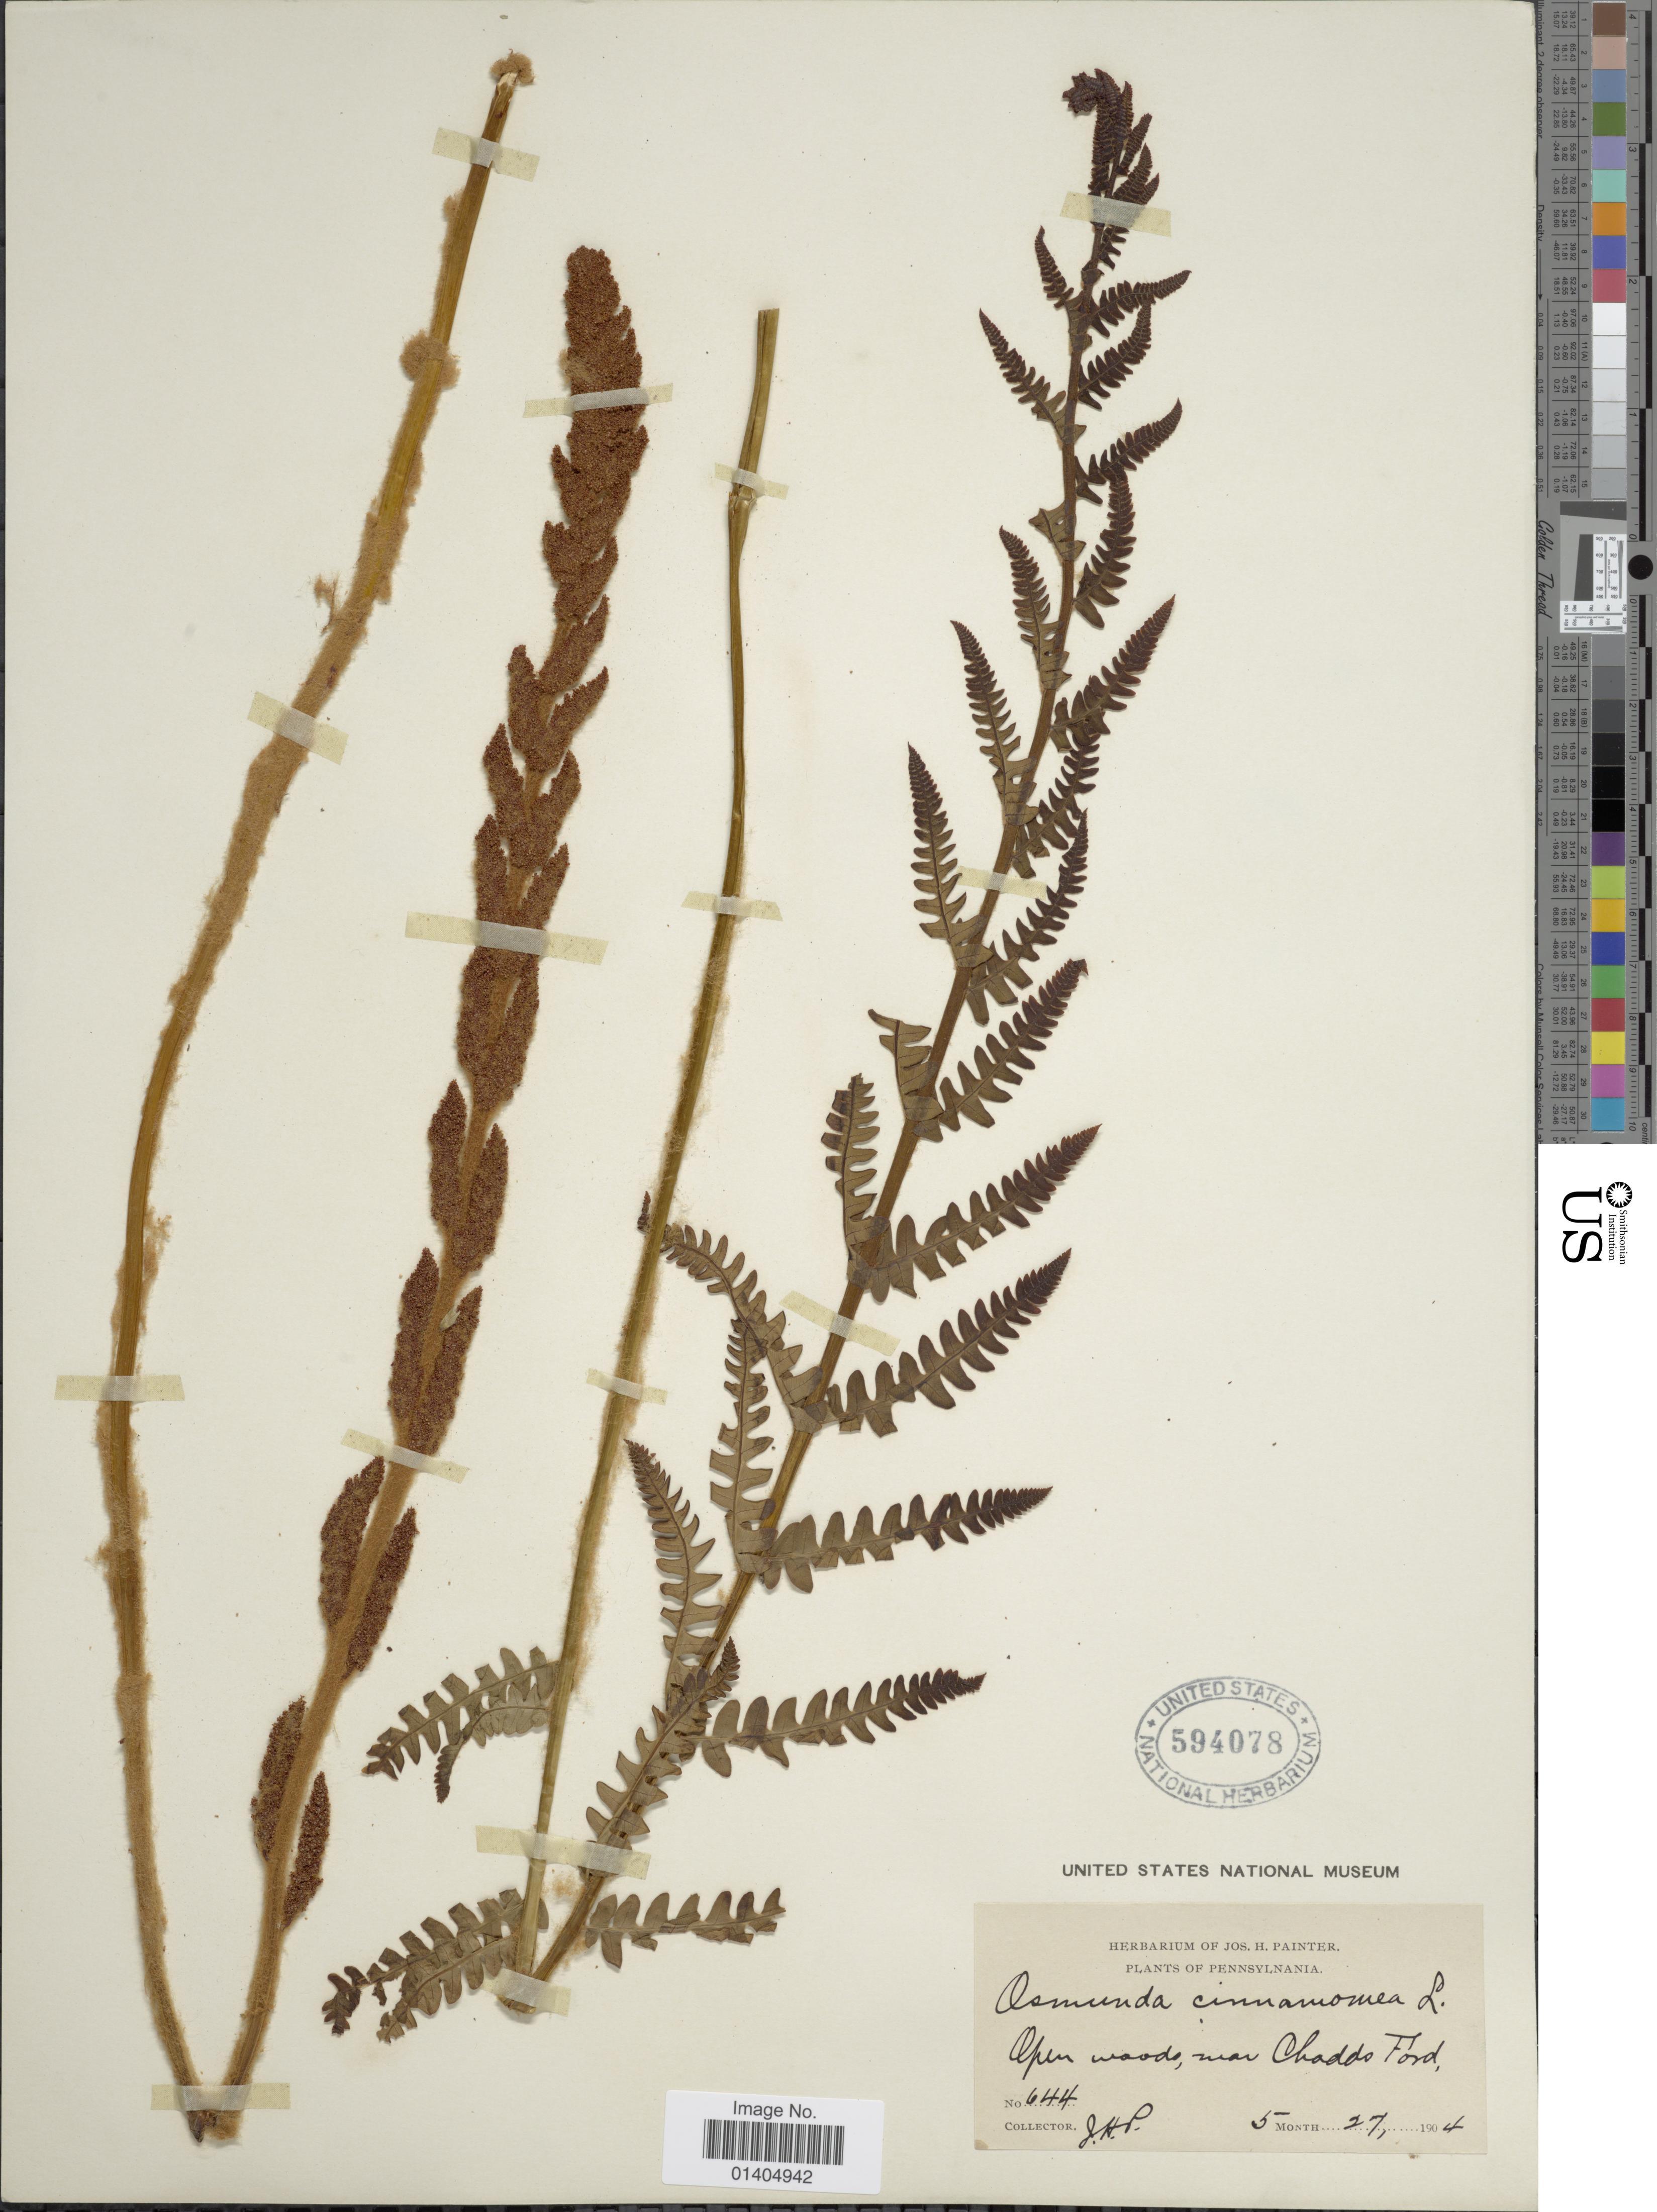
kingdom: Plantae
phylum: Tracheophyta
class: Polypodiopsida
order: Osmundales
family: Osmundaceae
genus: Osmundastrum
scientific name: Osmundastrum cinnamomeum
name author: (L.) C. Presl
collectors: J. H. Painter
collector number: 644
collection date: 1904-05-27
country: United States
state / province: Pennsylvania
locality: Near Chadds Ford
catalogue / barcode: US 594078